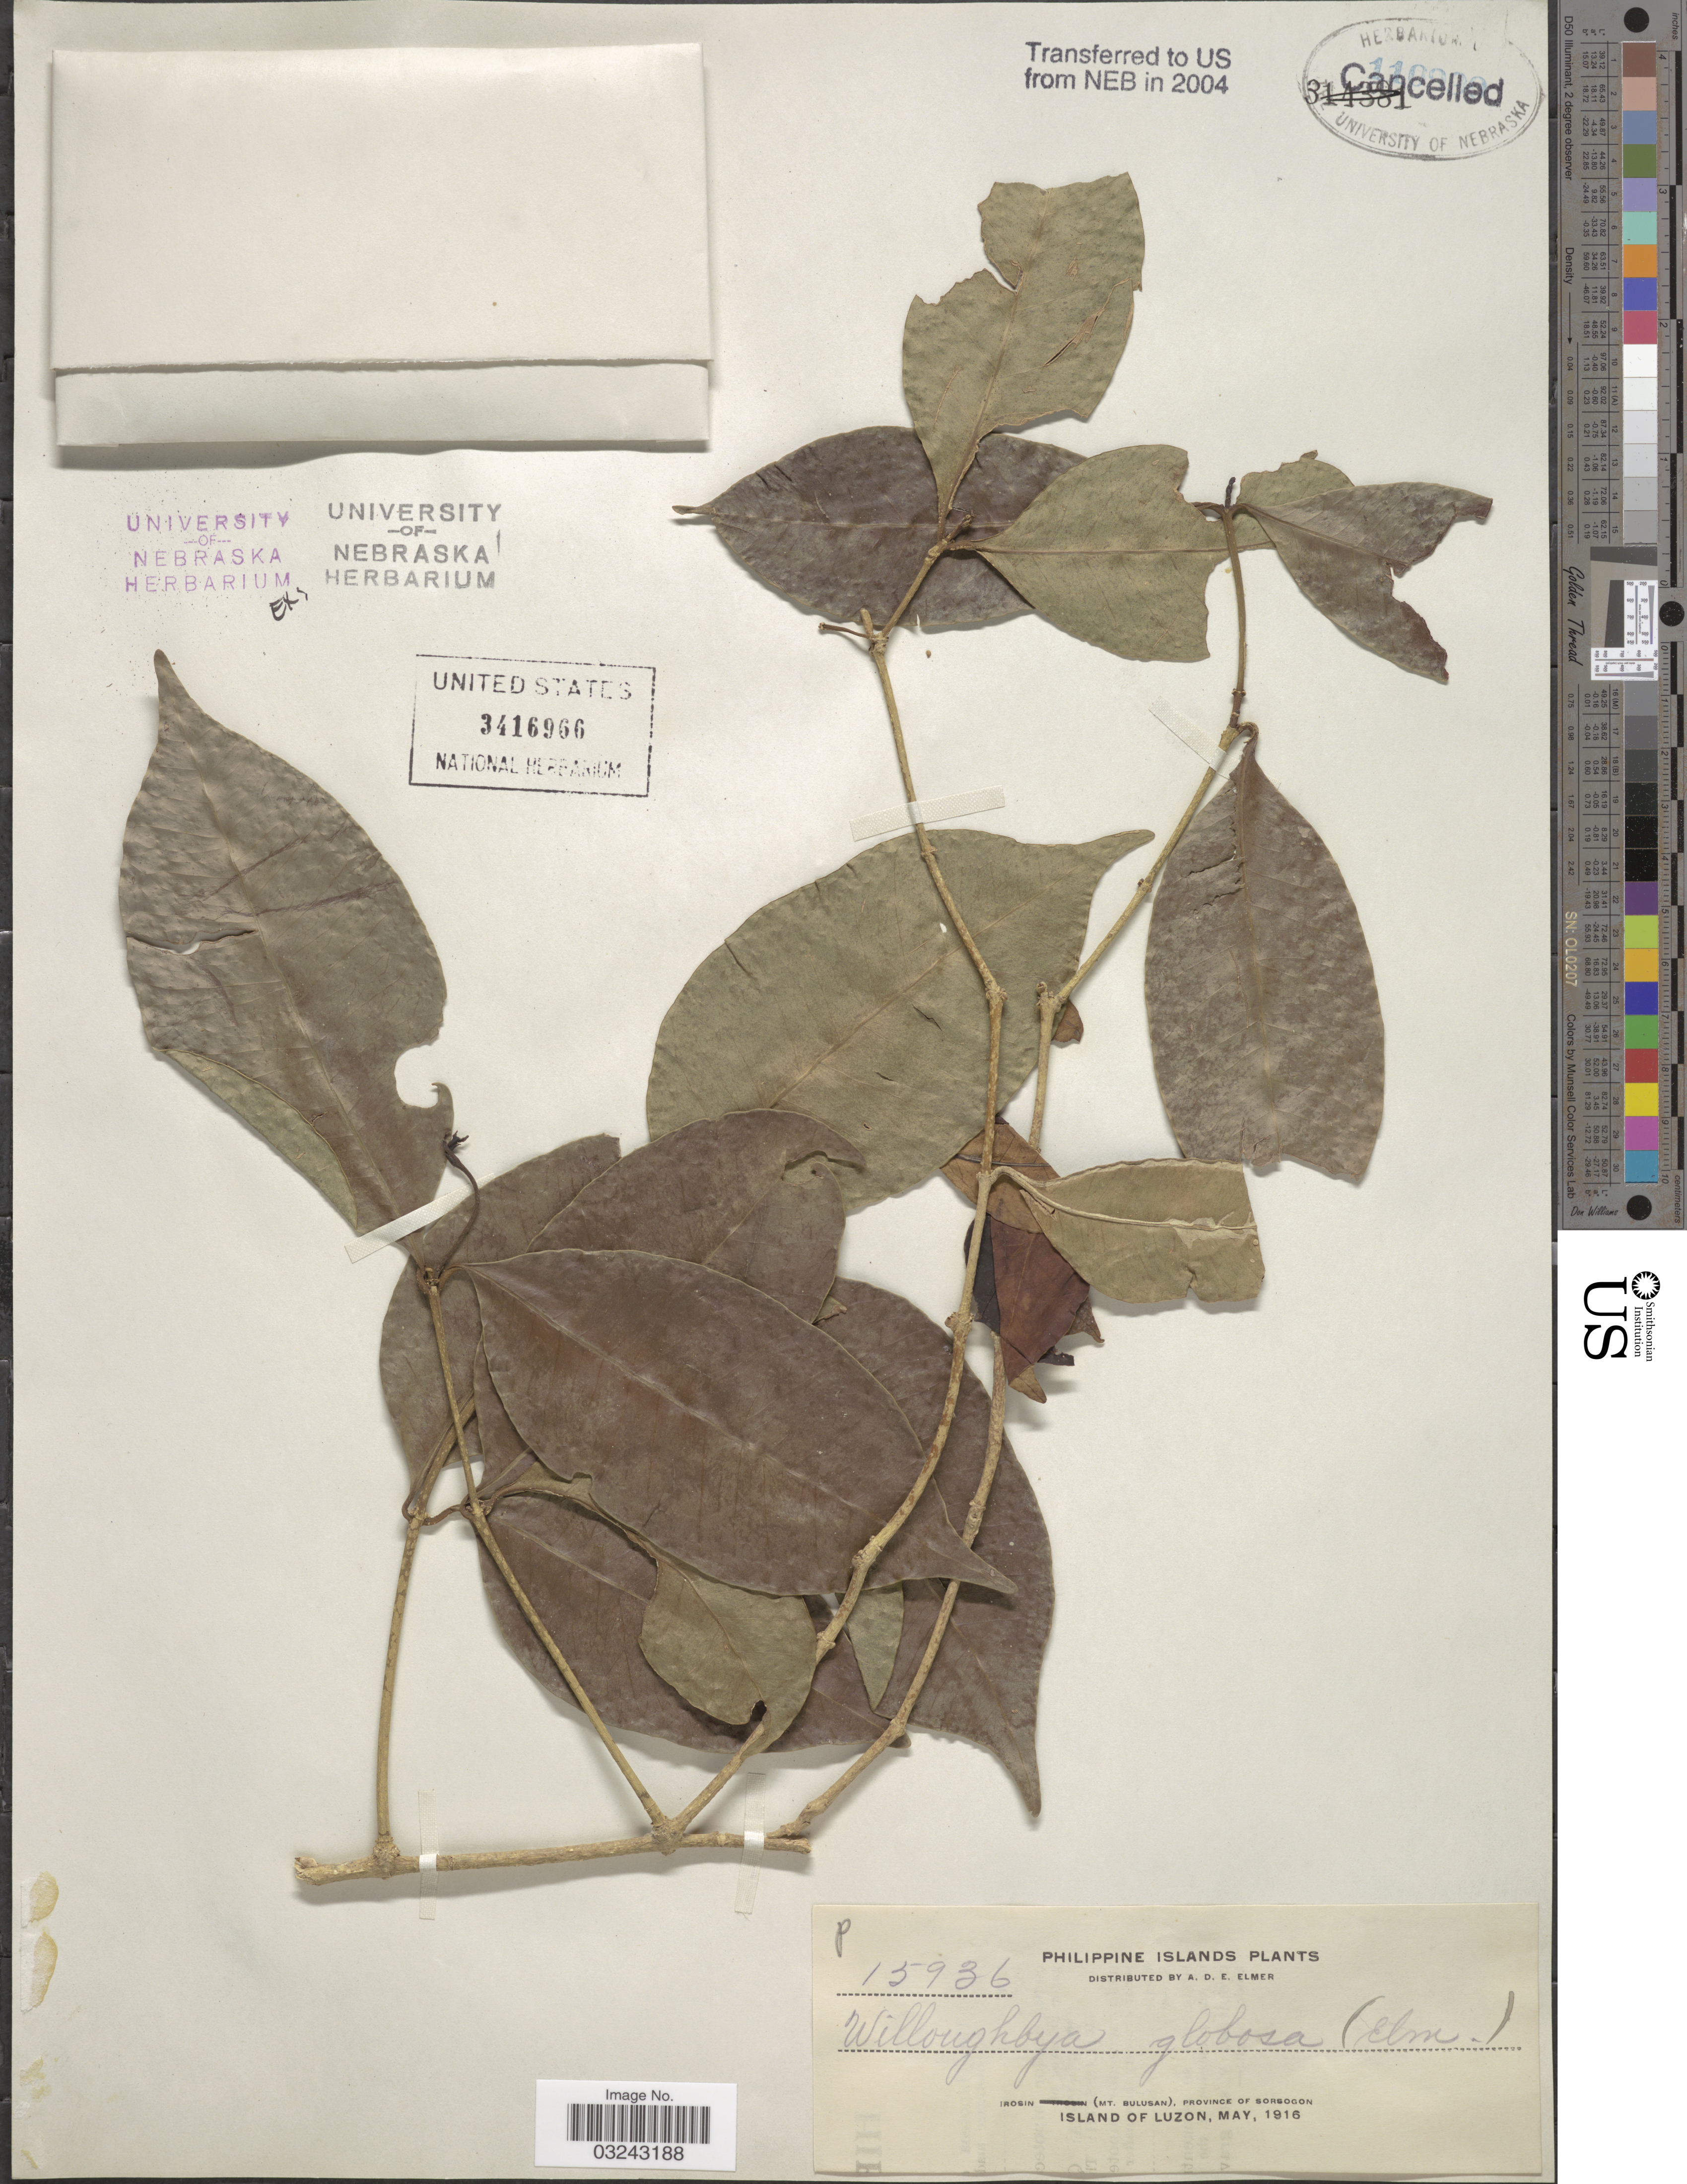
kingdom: Plantae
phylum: Tracheophyta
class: Magnoliopsida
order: Gentianales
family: Apocynaceae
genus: Melodinus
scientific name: Melodinus orientalis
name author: Blume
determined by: Leeuwenberg, A. J. M.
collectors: A. D. E. Elmer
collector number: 15936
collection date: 1916-05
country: Philippines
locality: Irosin (Mt. Bulusan), Province of Sorsogon, Island of Luzon.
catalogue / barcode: US 3416966